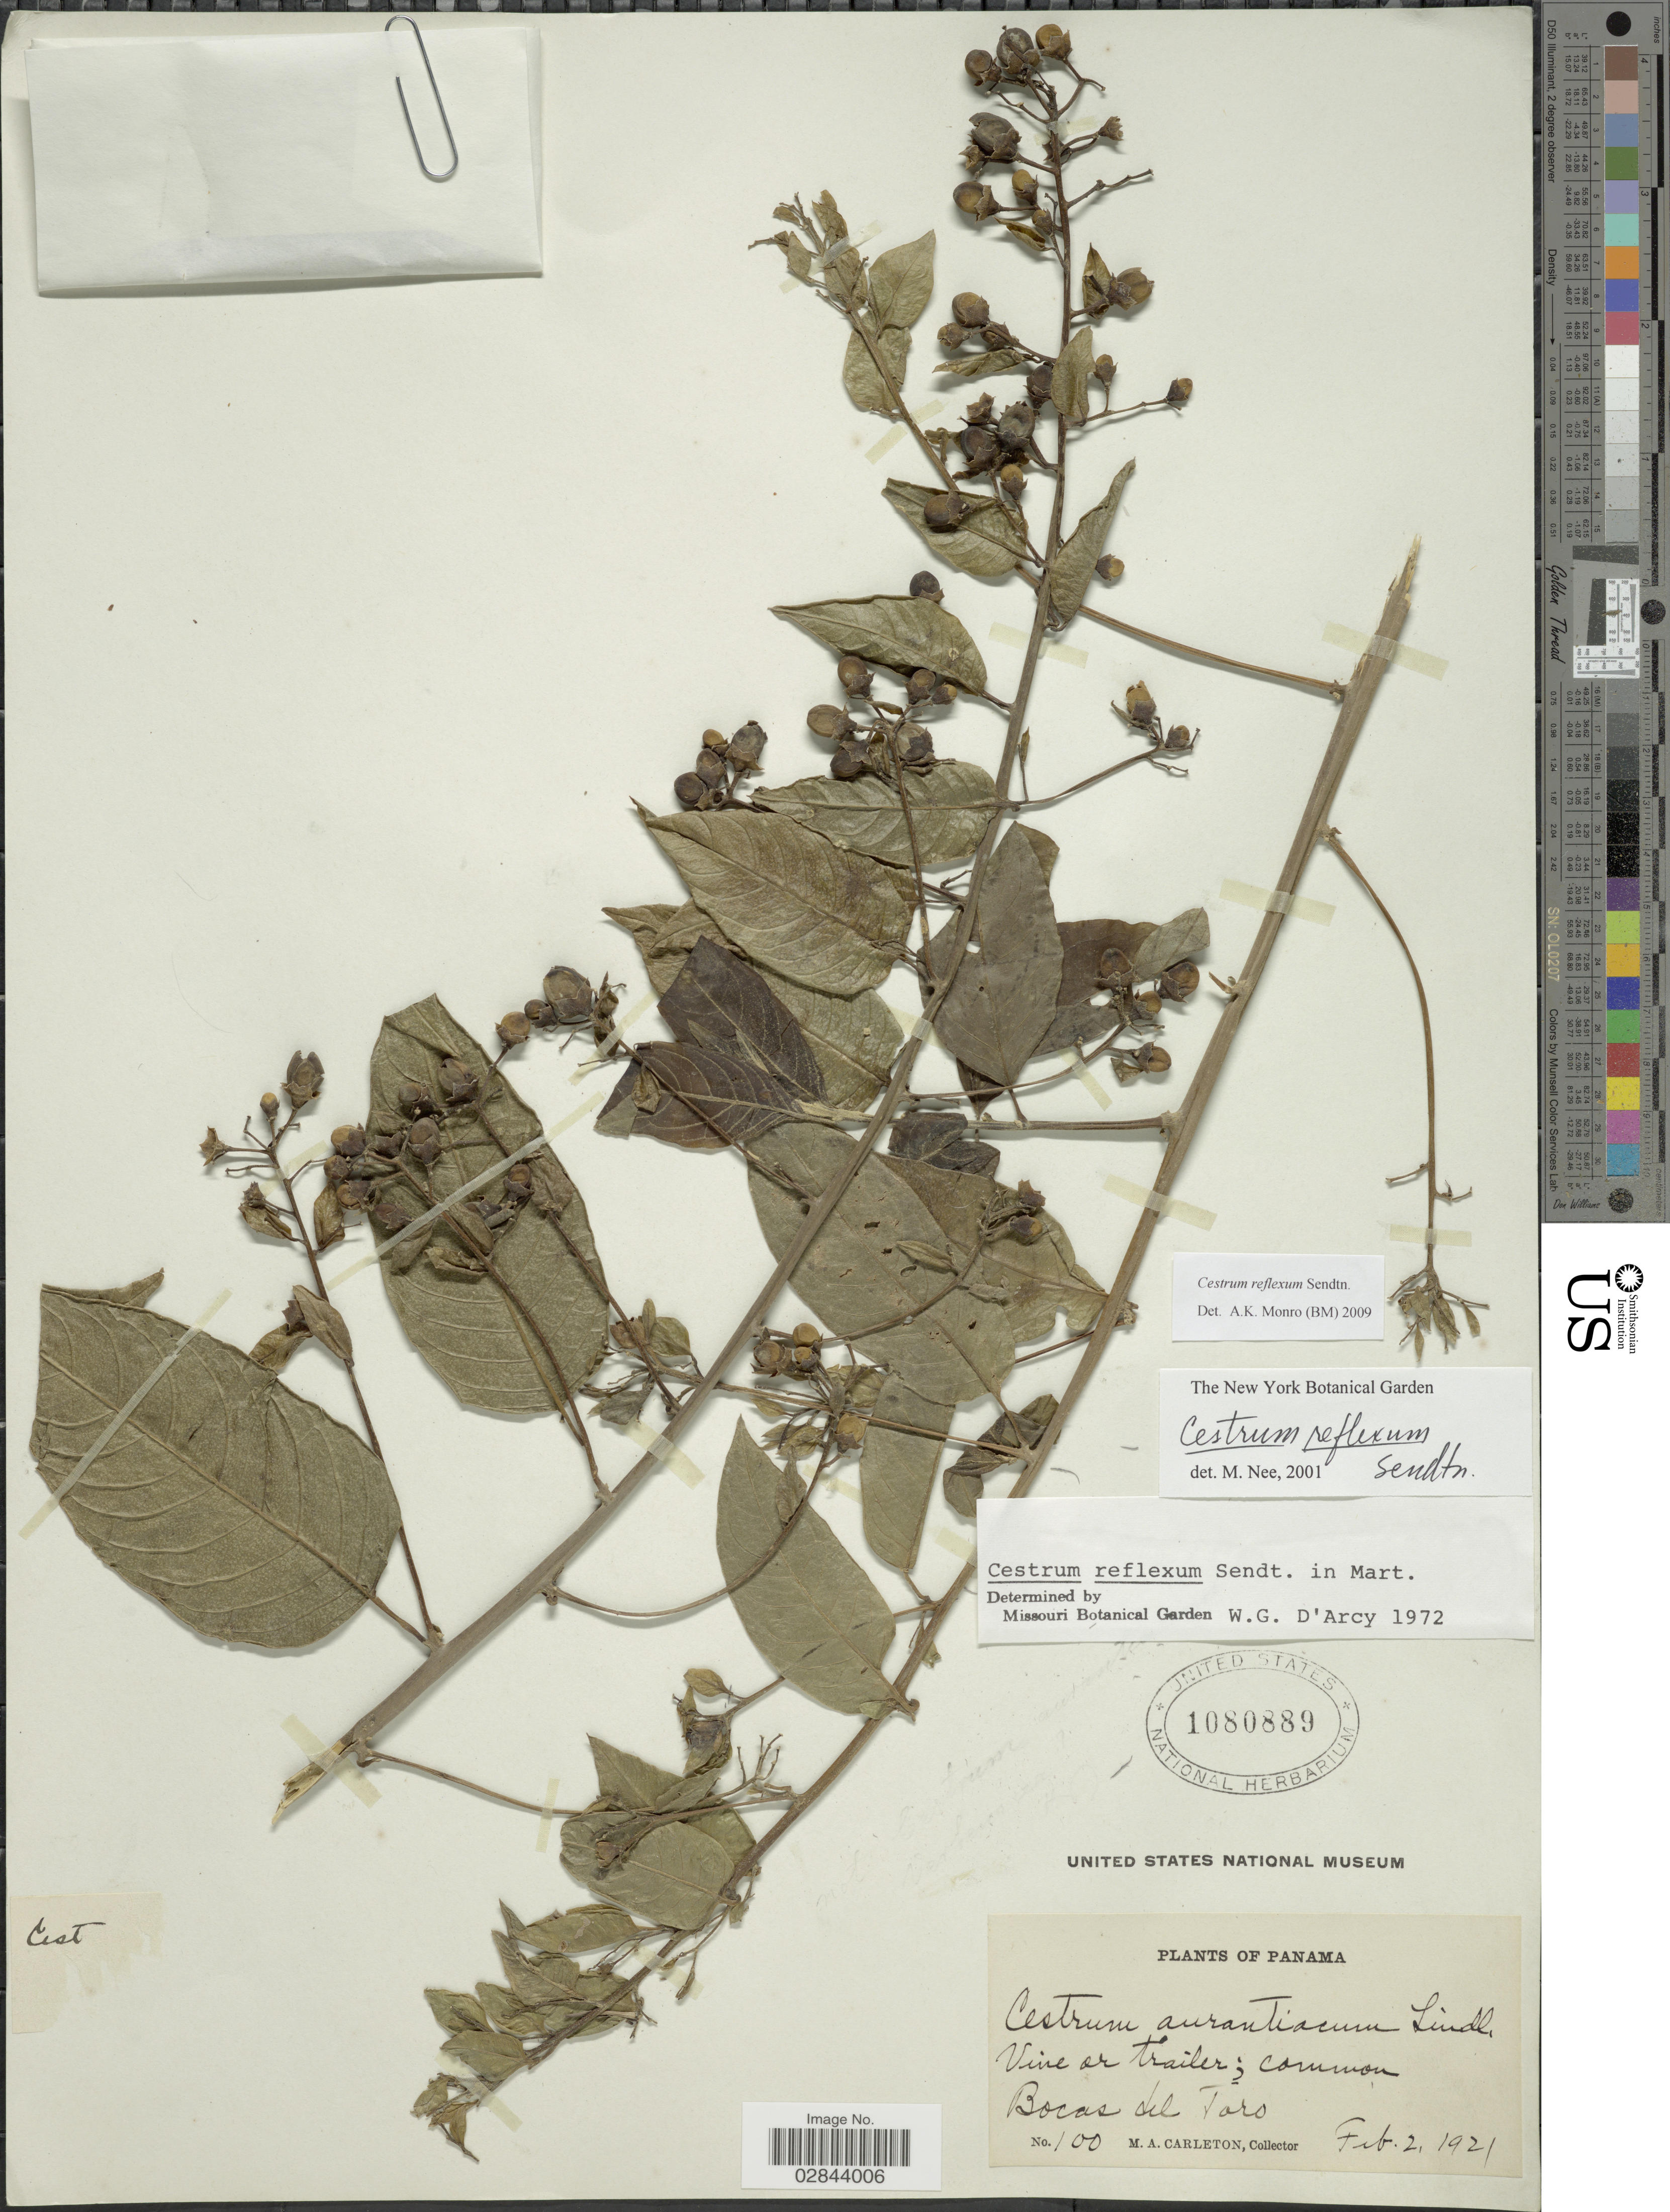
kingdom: Plantae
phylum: Tracheophyta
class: Magnoliopsida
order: Solanales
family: Solanaceae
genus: Cestrum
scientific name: Cestrum reflexum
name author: Sendtn.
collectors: M. A. Carleton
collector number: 100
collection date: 1921-02-02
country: Panama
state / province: Bocas del Toro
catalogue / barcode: US 1080889